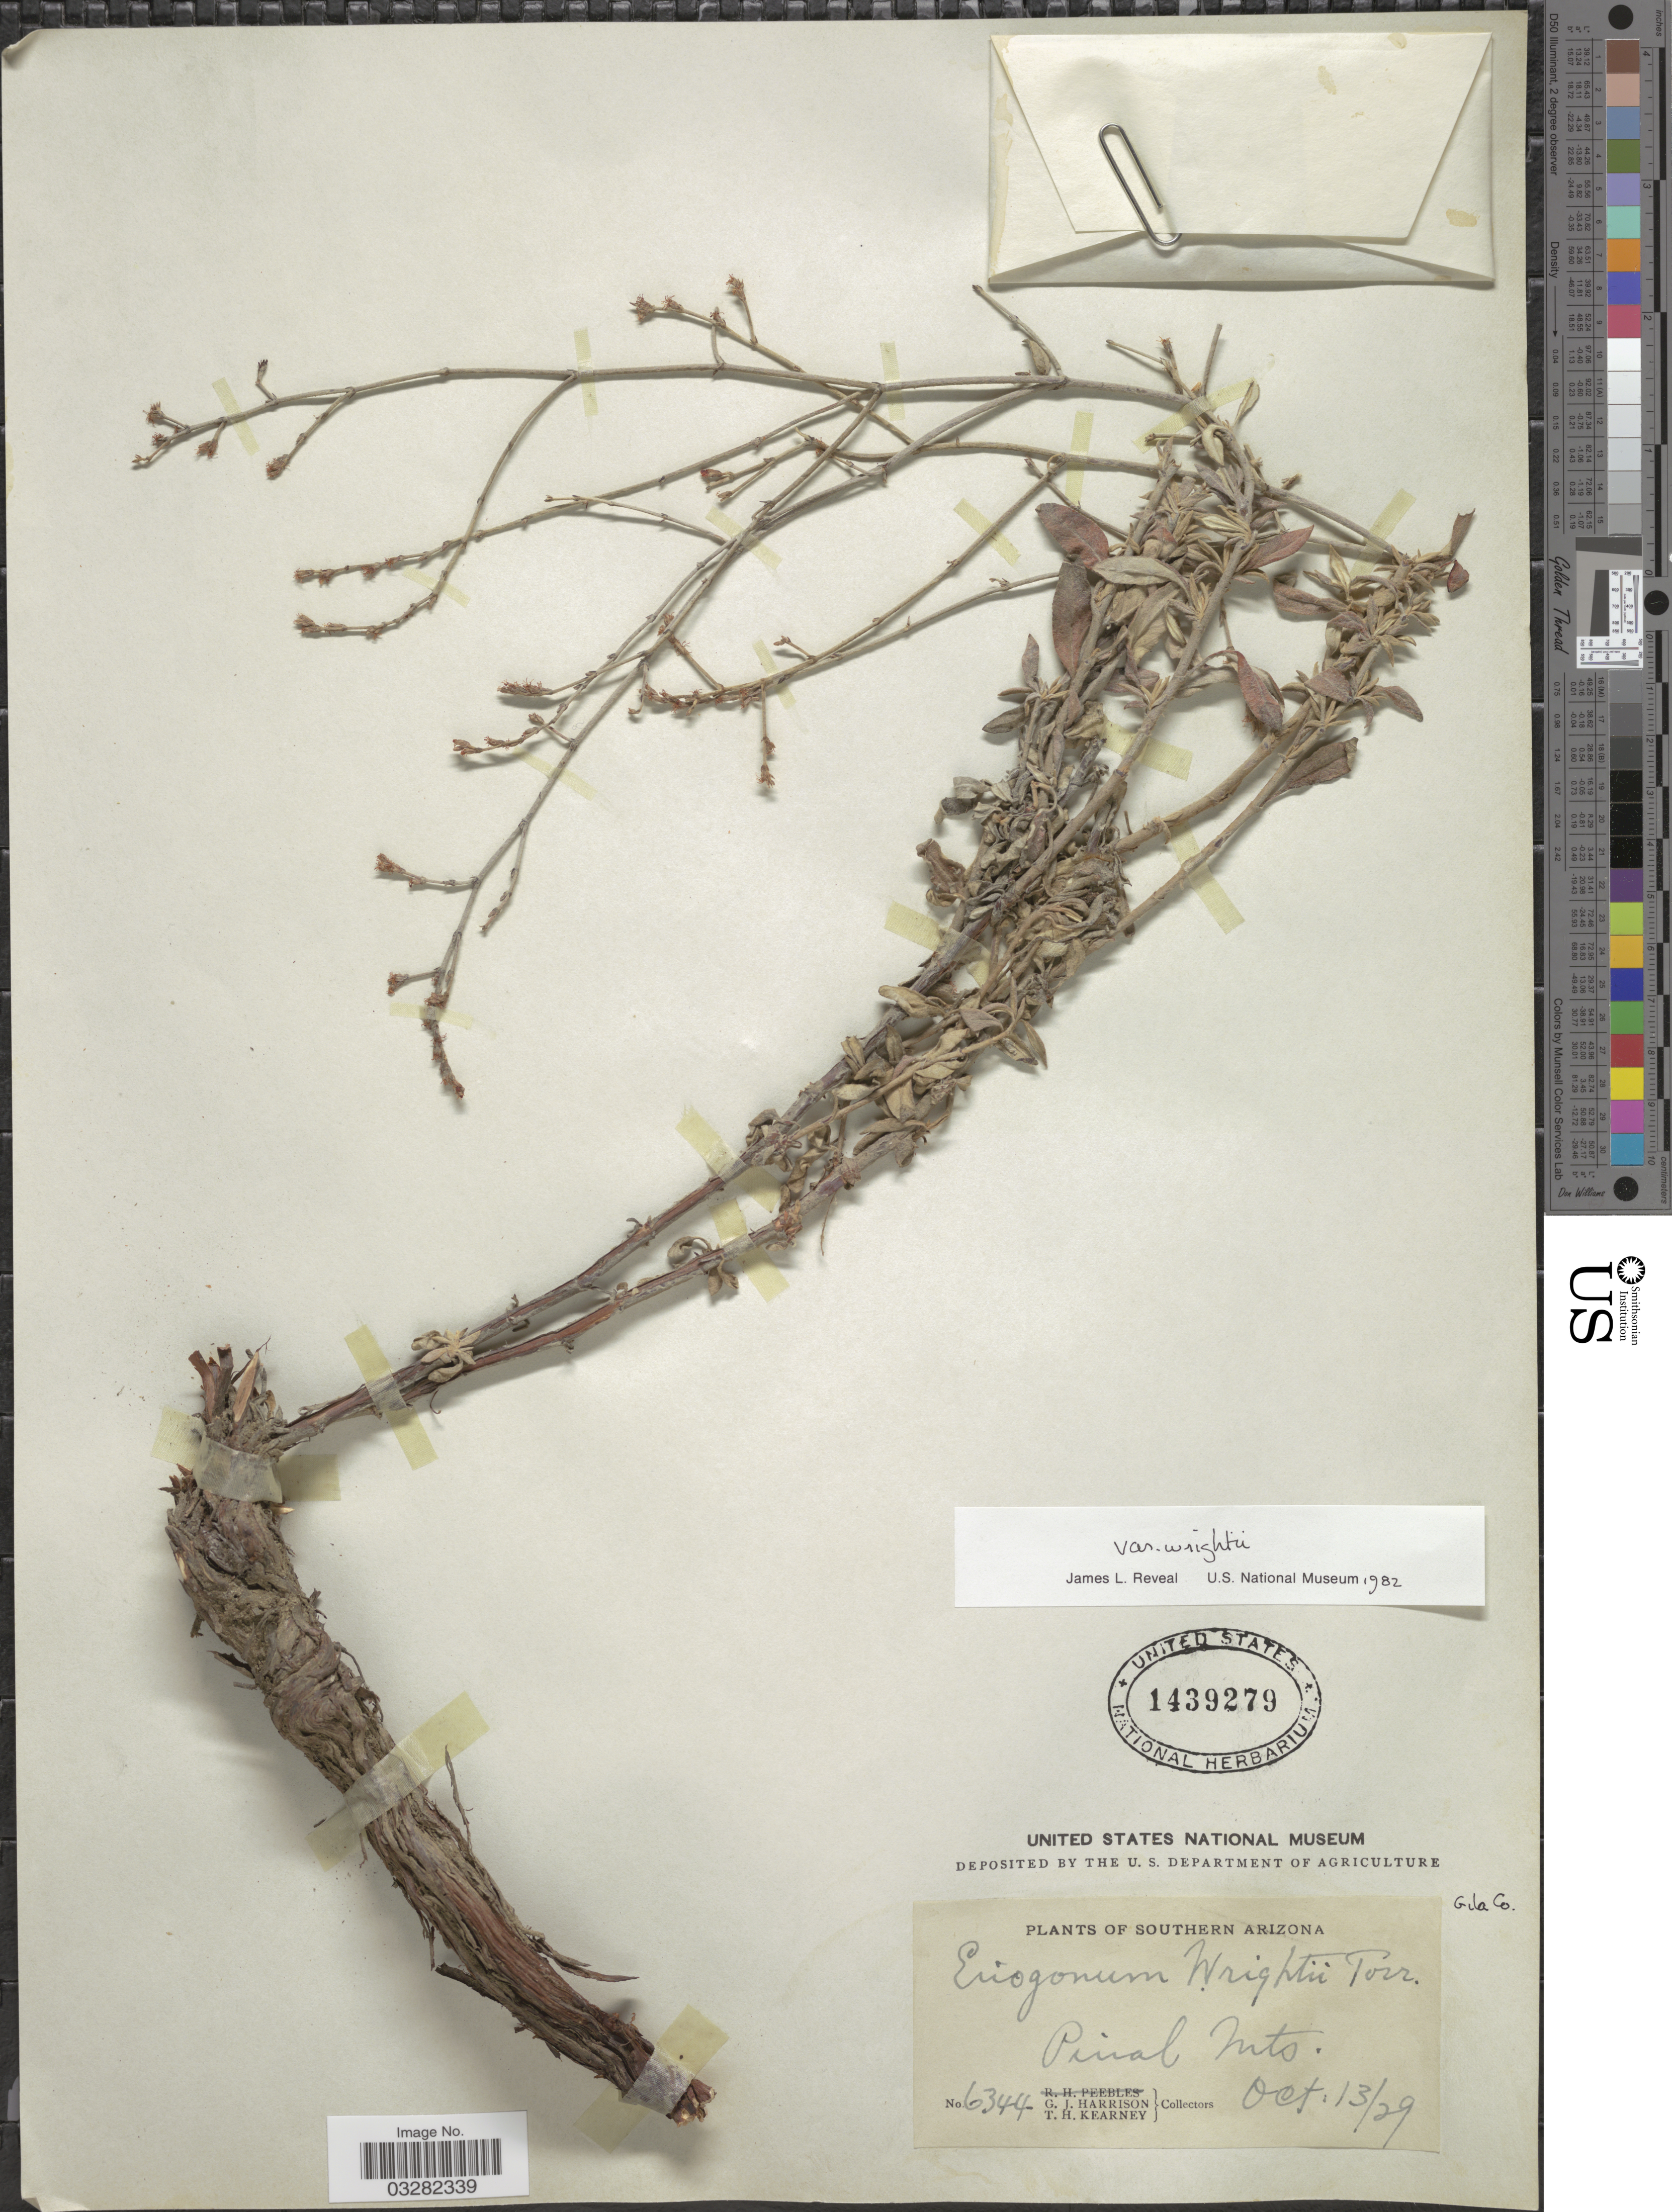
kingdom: Plantae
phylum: Tracheophyta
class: Magnoliopsida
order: Caryophyllales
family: Polygonaceae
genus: Eriogonum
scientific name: Eriogonum wrightii var. wrightii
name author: Torr. ex Benth.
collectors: G. J. Harrison & T. H. Kearney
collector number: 6344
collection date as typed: Transcribed d/m/y: 13/10/29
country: United States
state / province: Arizona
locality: Southern Arizona, Pinal Mts. Gila Co.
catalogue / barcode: US 1439279